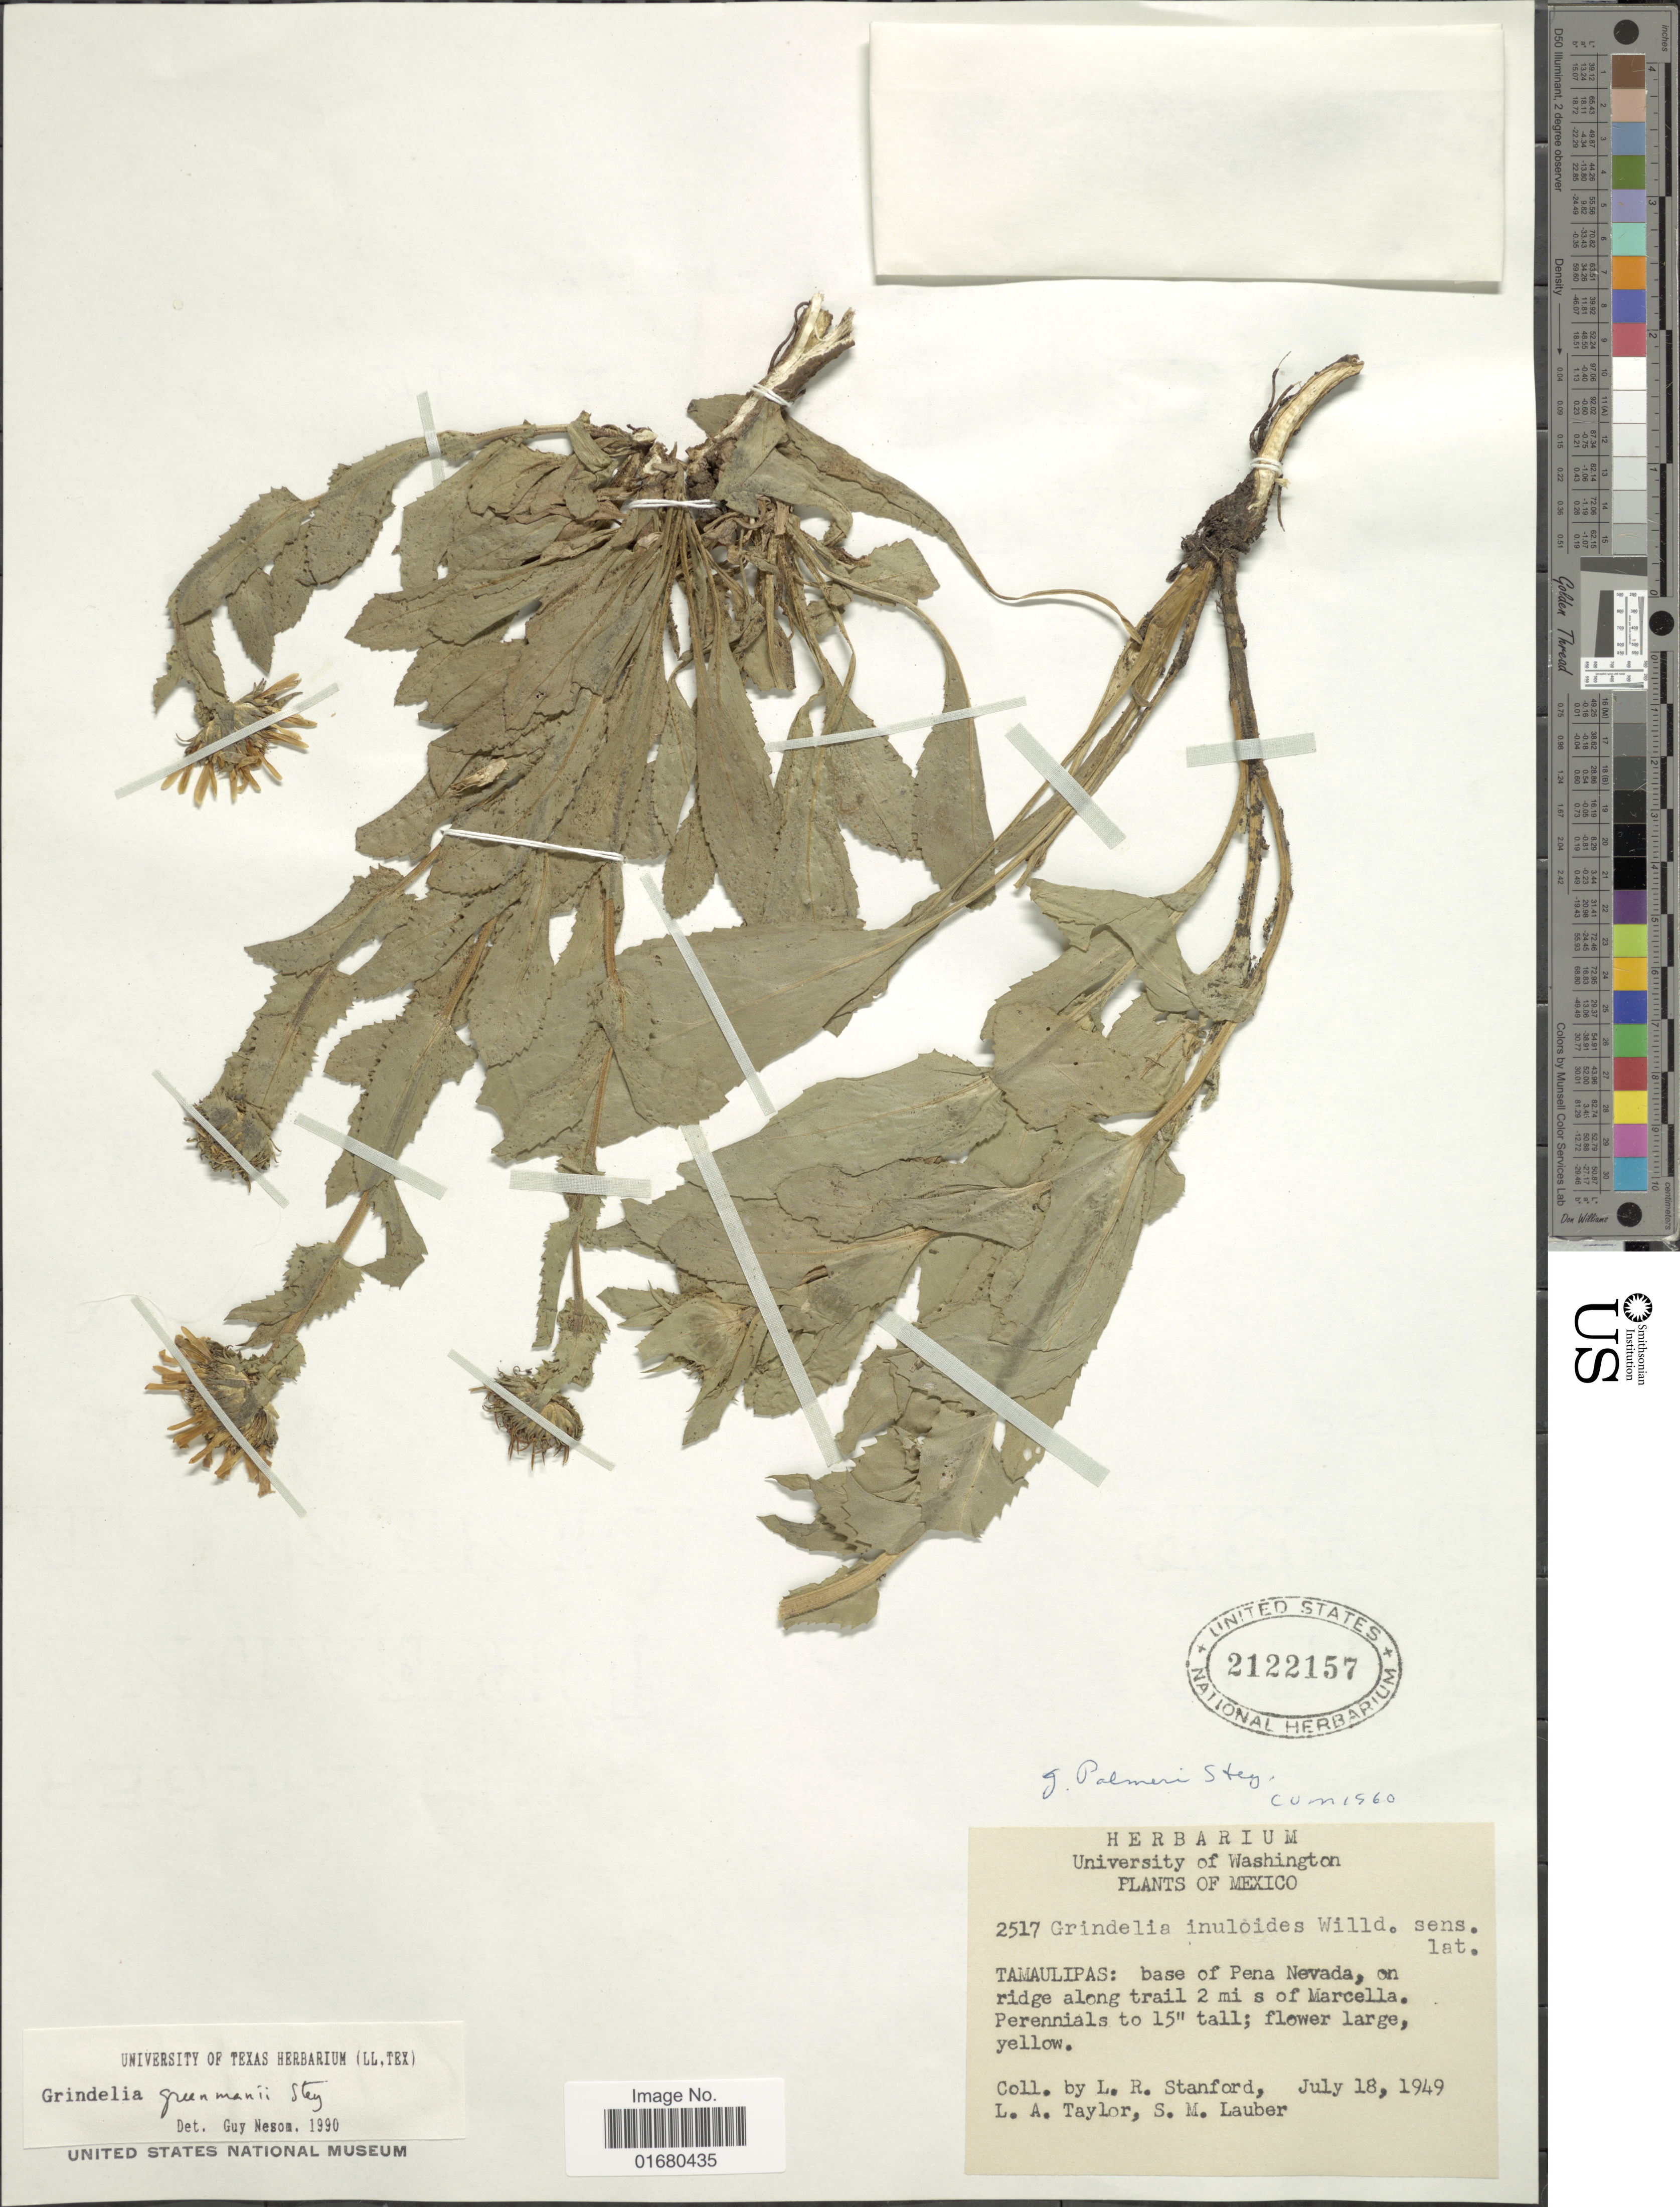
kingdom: Plantae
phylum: Tracheophyta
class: Magnoliopsida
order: Asterales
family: Asteraceae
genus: Grindelia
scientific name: Grindelia greenmanii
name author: Steyerm.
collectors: L. R. Stanford, L. A. Taylor & S. M. Lauber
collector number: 2517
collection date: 1949-07-18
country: Mexico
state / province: Tamaulipas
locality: Base of Pena Nevada, on ridge along trail 2 mi s of Marcella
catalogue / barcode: US 2122157